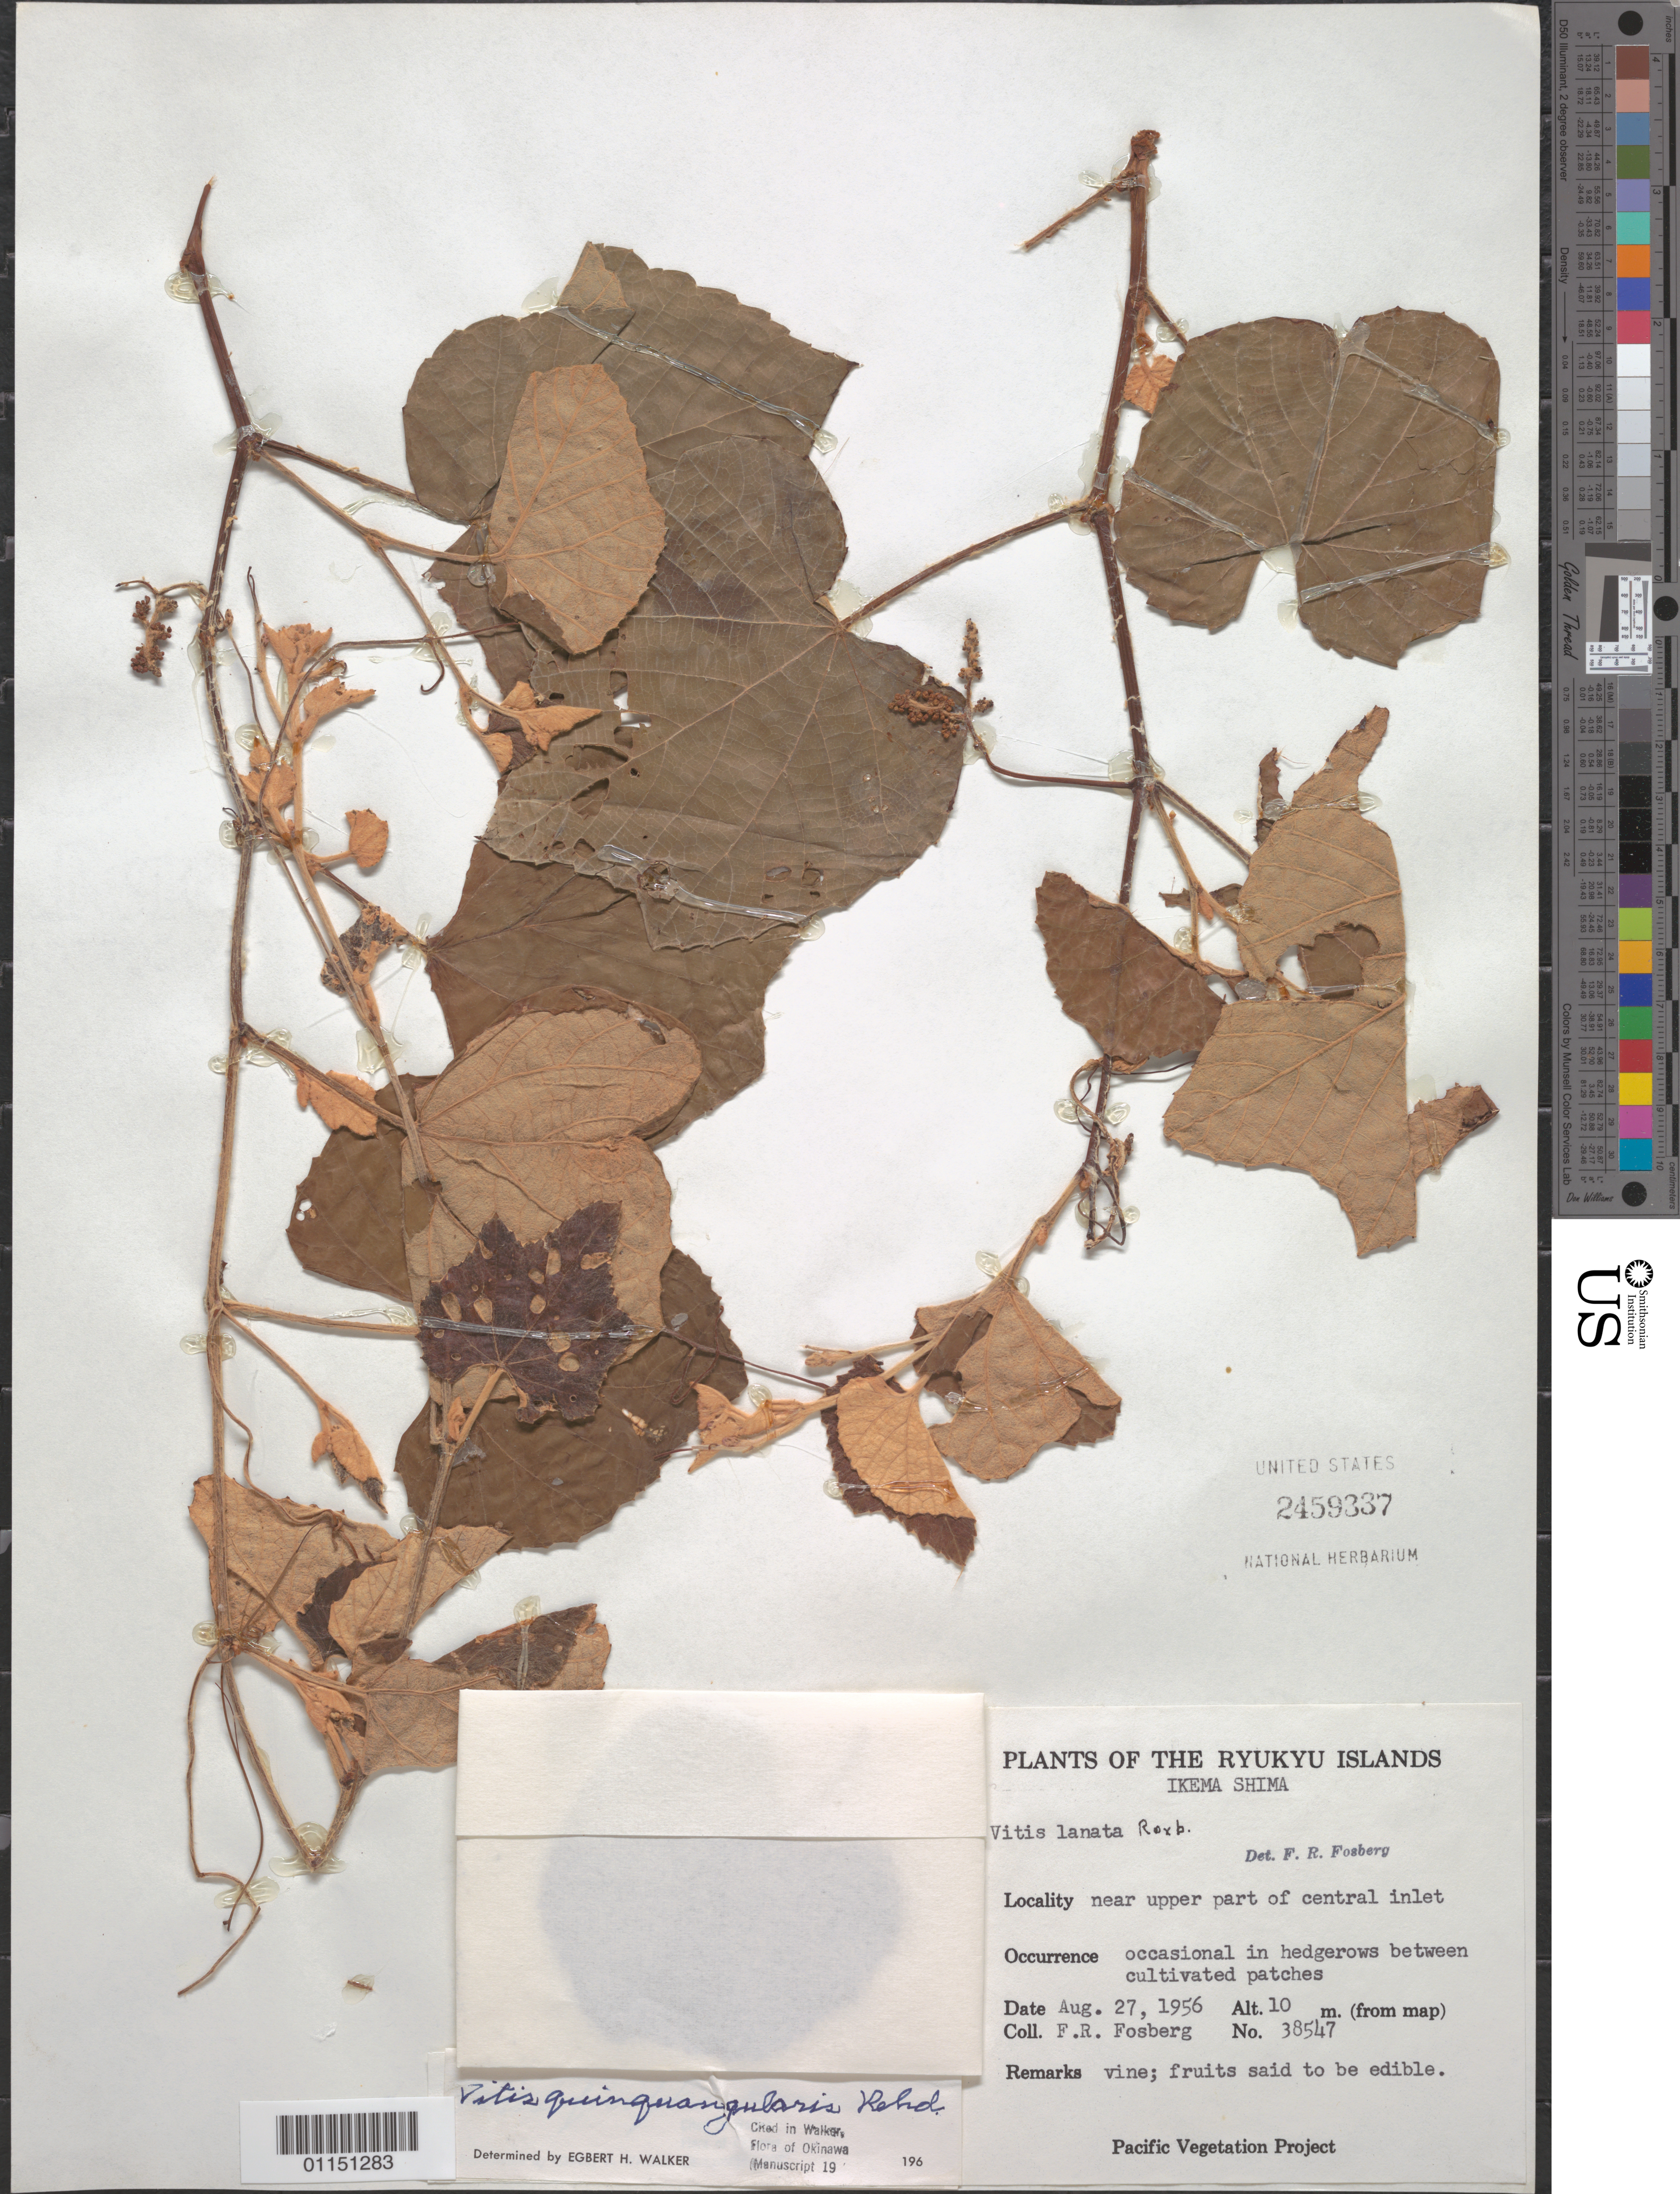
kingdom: Plantae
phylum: Tracheophyta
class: Magnoliopsida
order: Vitales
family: Vitaceae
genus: Vitis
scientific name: Vitis quinquangularis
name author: Rehder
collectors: F. R. Fosberg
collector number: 38547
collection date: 1956-08-27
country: Japan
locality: Ikema Shima. Near upper part of central inlet.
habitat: Occasional in hedgerows between cultivated patches. Vine.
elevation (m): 10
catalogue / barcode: US 2459337